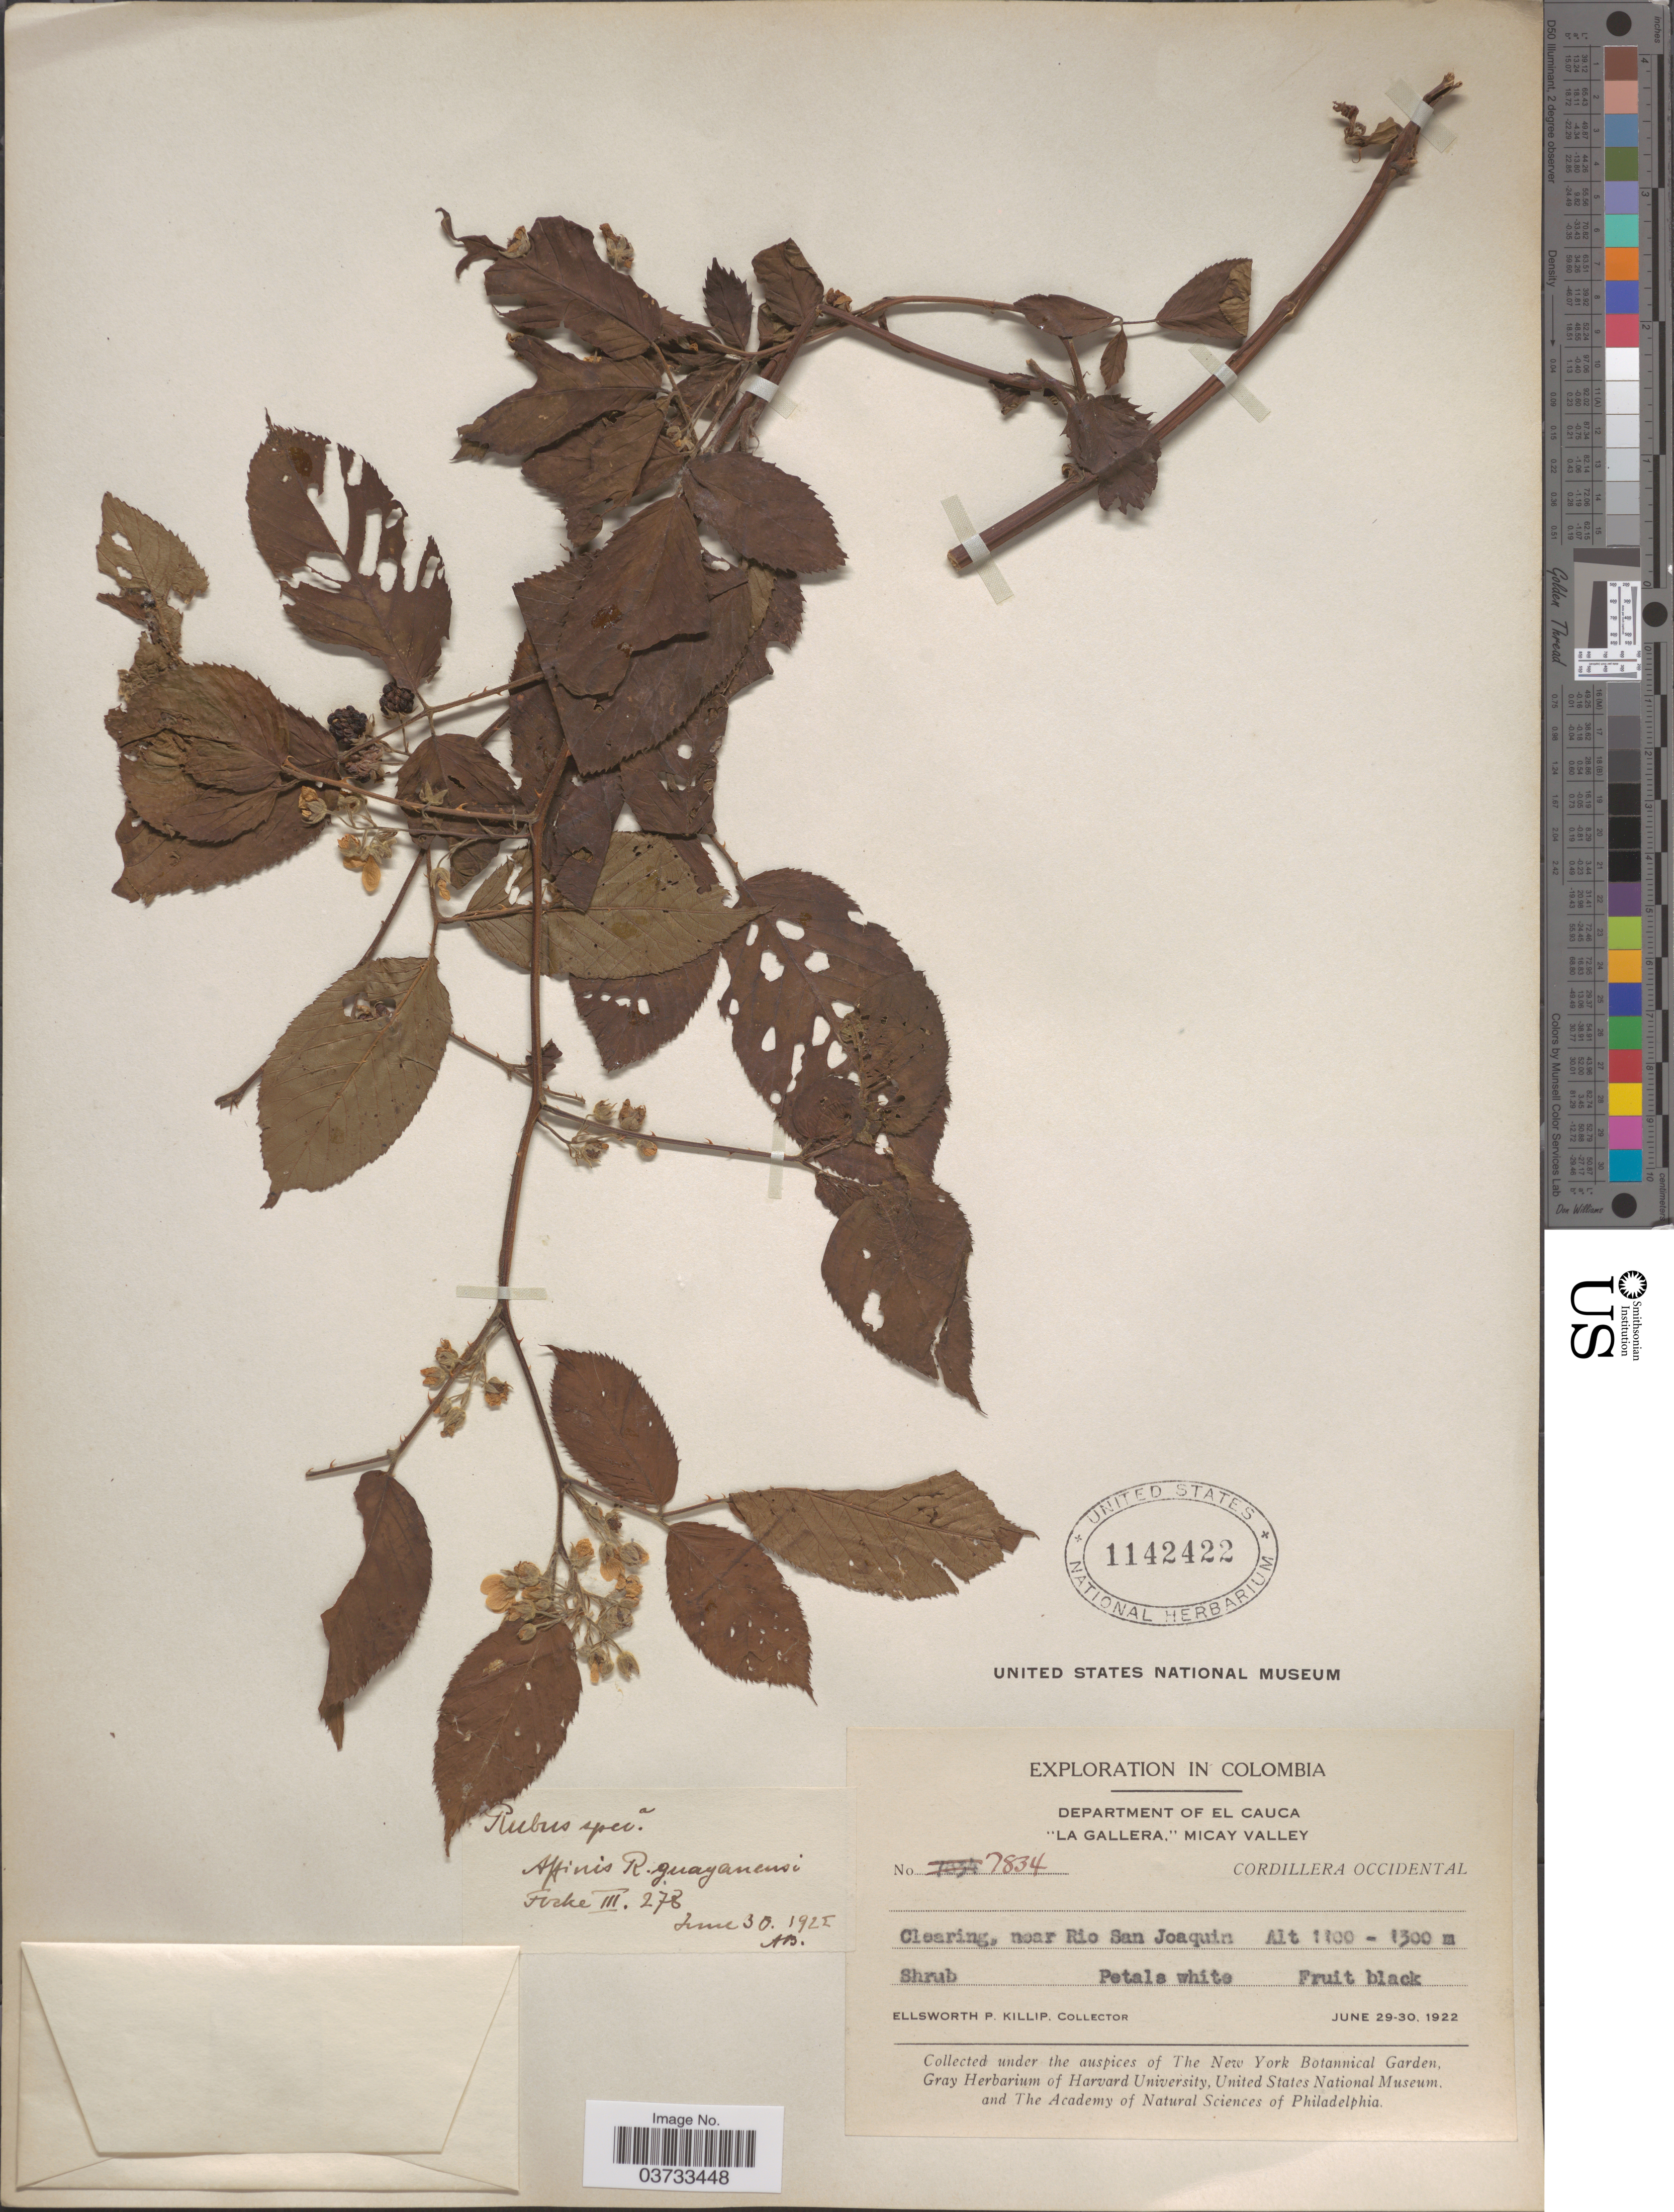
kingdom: Plantae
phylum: Tracheophyta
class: Magnoliopsida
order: Rosales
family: Rosaceae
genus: Rubus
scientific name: Rubus guyanensis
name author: Focke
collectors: E. P. Killip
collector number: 7834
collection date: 1922-06-29/1922-06-30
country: Colombia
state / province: Cauca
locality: Department of El Cauca. "La Gallera," Micay Valley. Cordillera Occidental. Clearing, near Rio San Joaquin.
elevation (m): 1100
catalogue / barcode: US 1142422